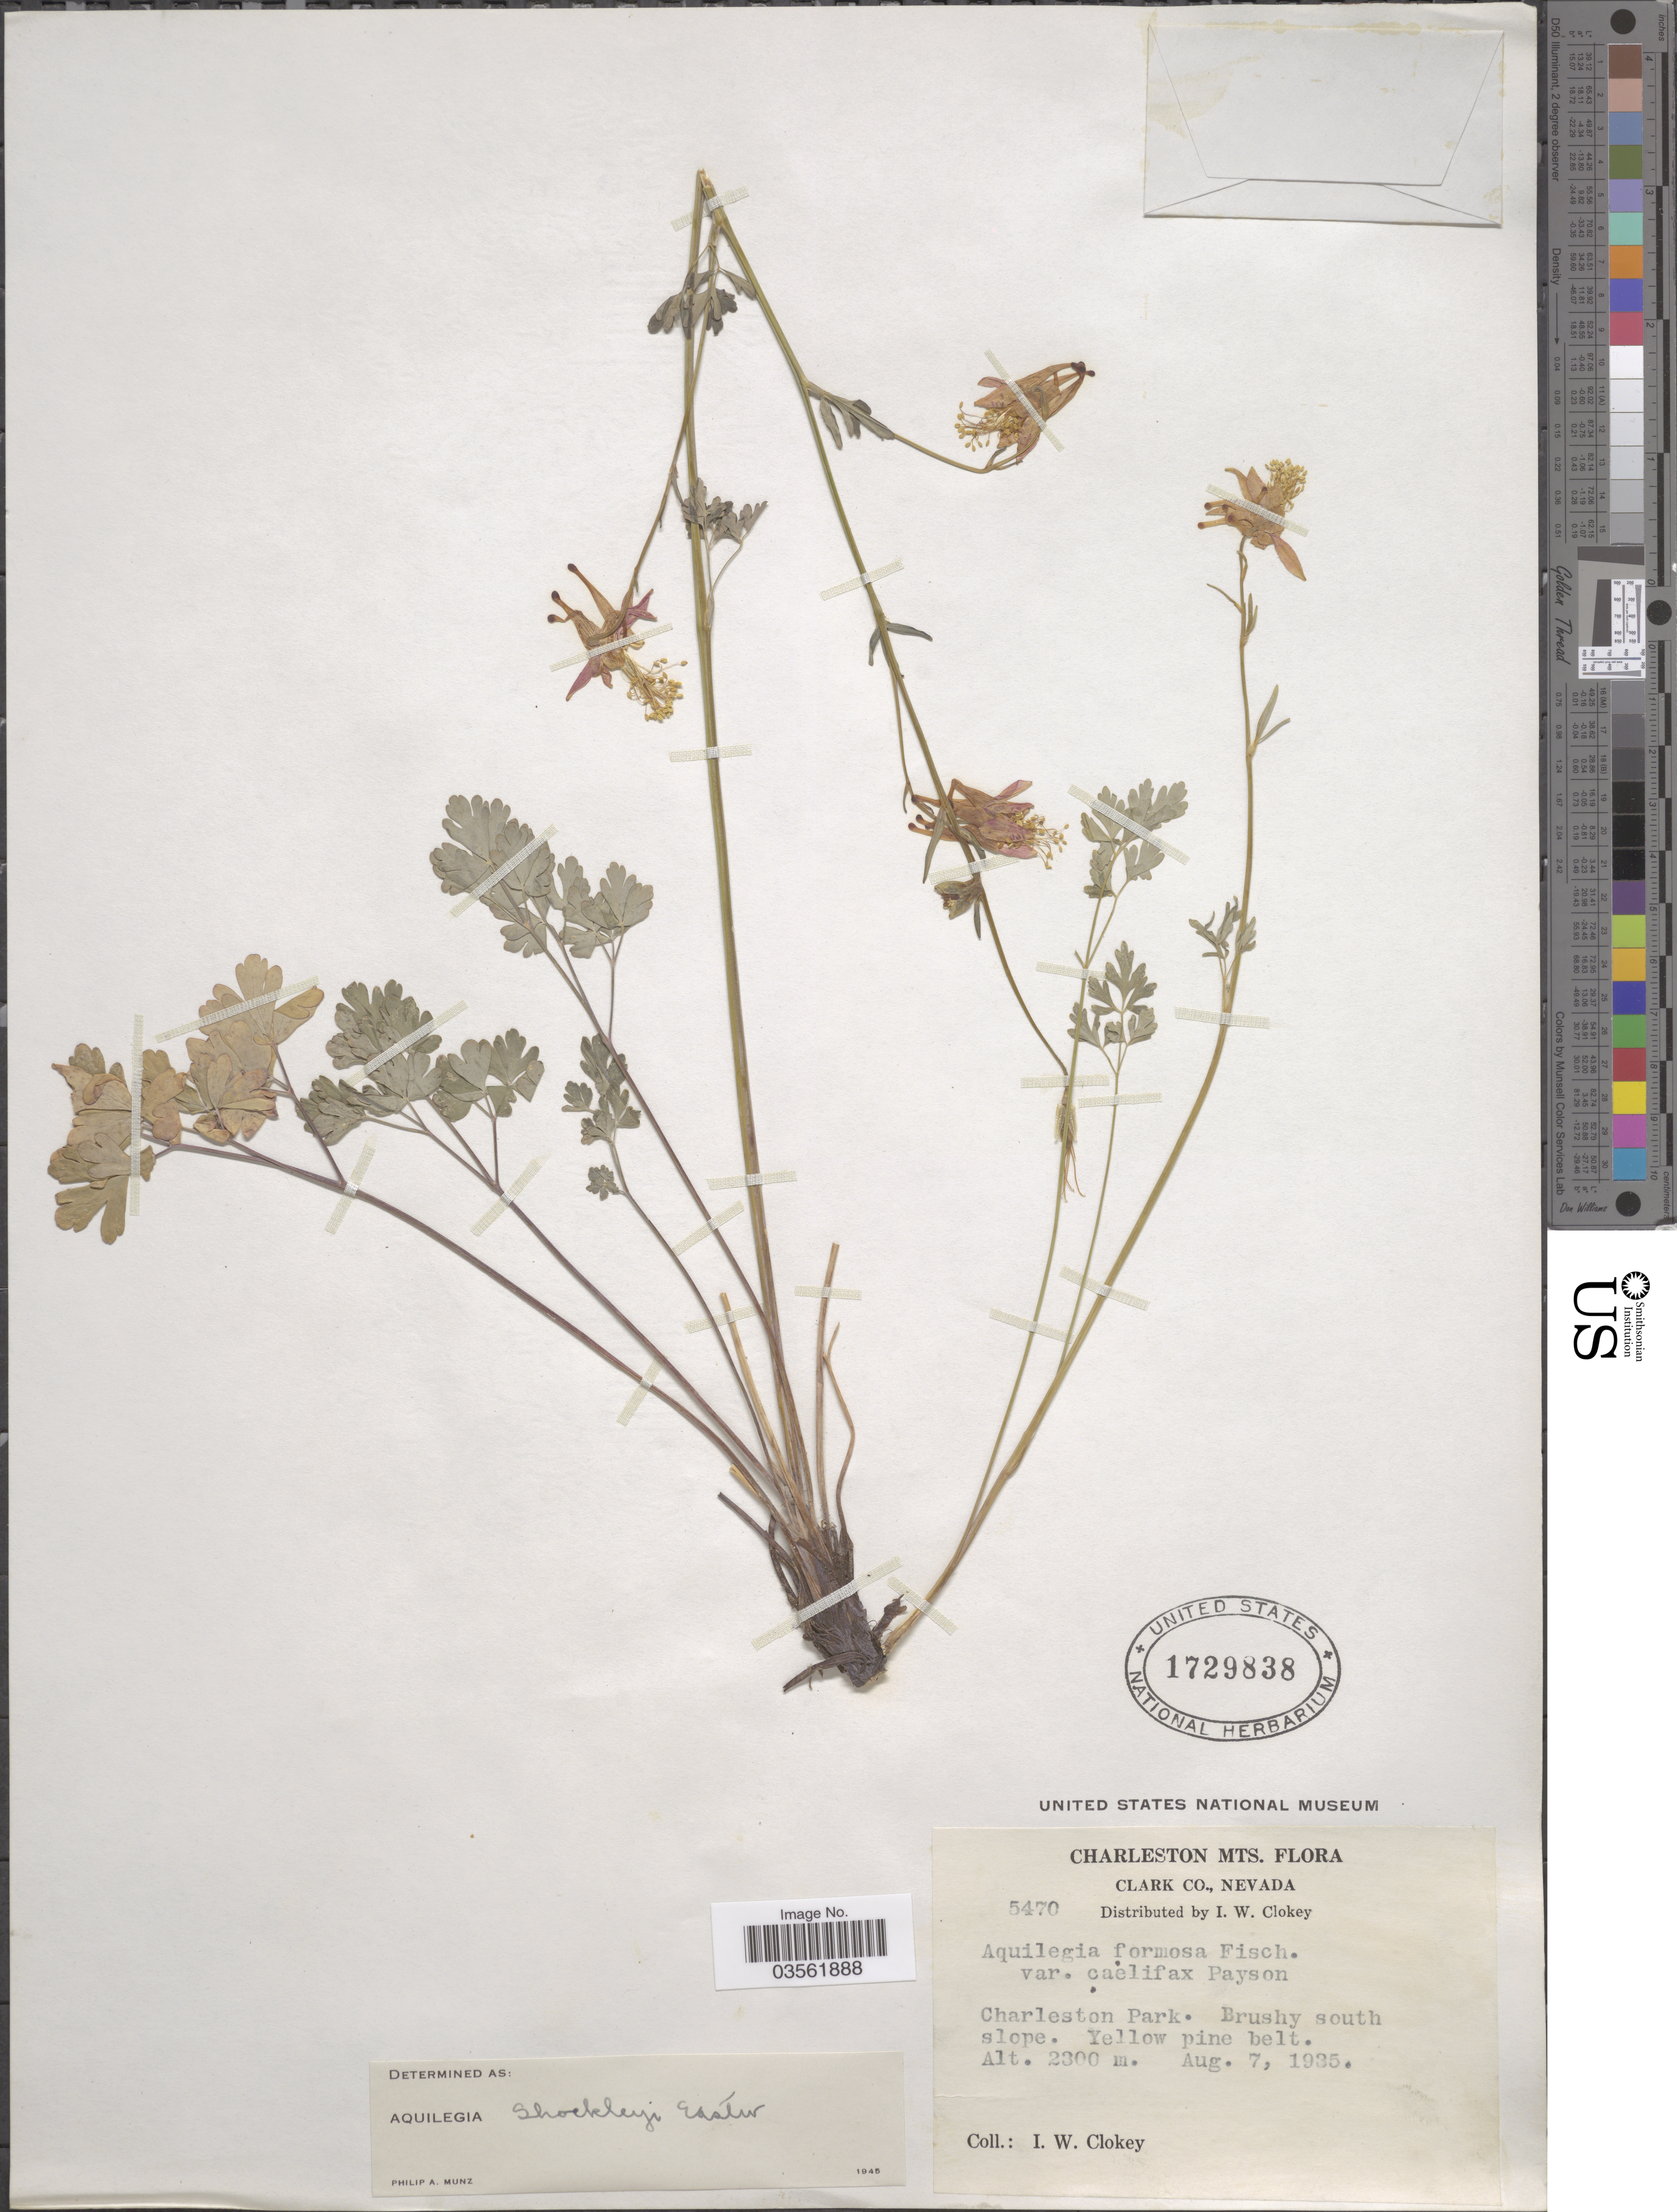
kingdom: Plantae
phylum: Tracheophyta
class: Magnoliopsida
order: Ranunculales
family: Ranunculaceae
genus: Aquilegia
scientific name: Aquilegia shockleyi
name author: Eastw.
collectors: I. W. Clokey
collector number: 5470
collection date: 1935-08-07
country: United States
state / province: Nevada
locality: Charleston Mts. Clark Co. Charleston Park. Brushy south slope. Yellow pine belt.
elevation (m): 2300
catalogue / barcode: US 1729838